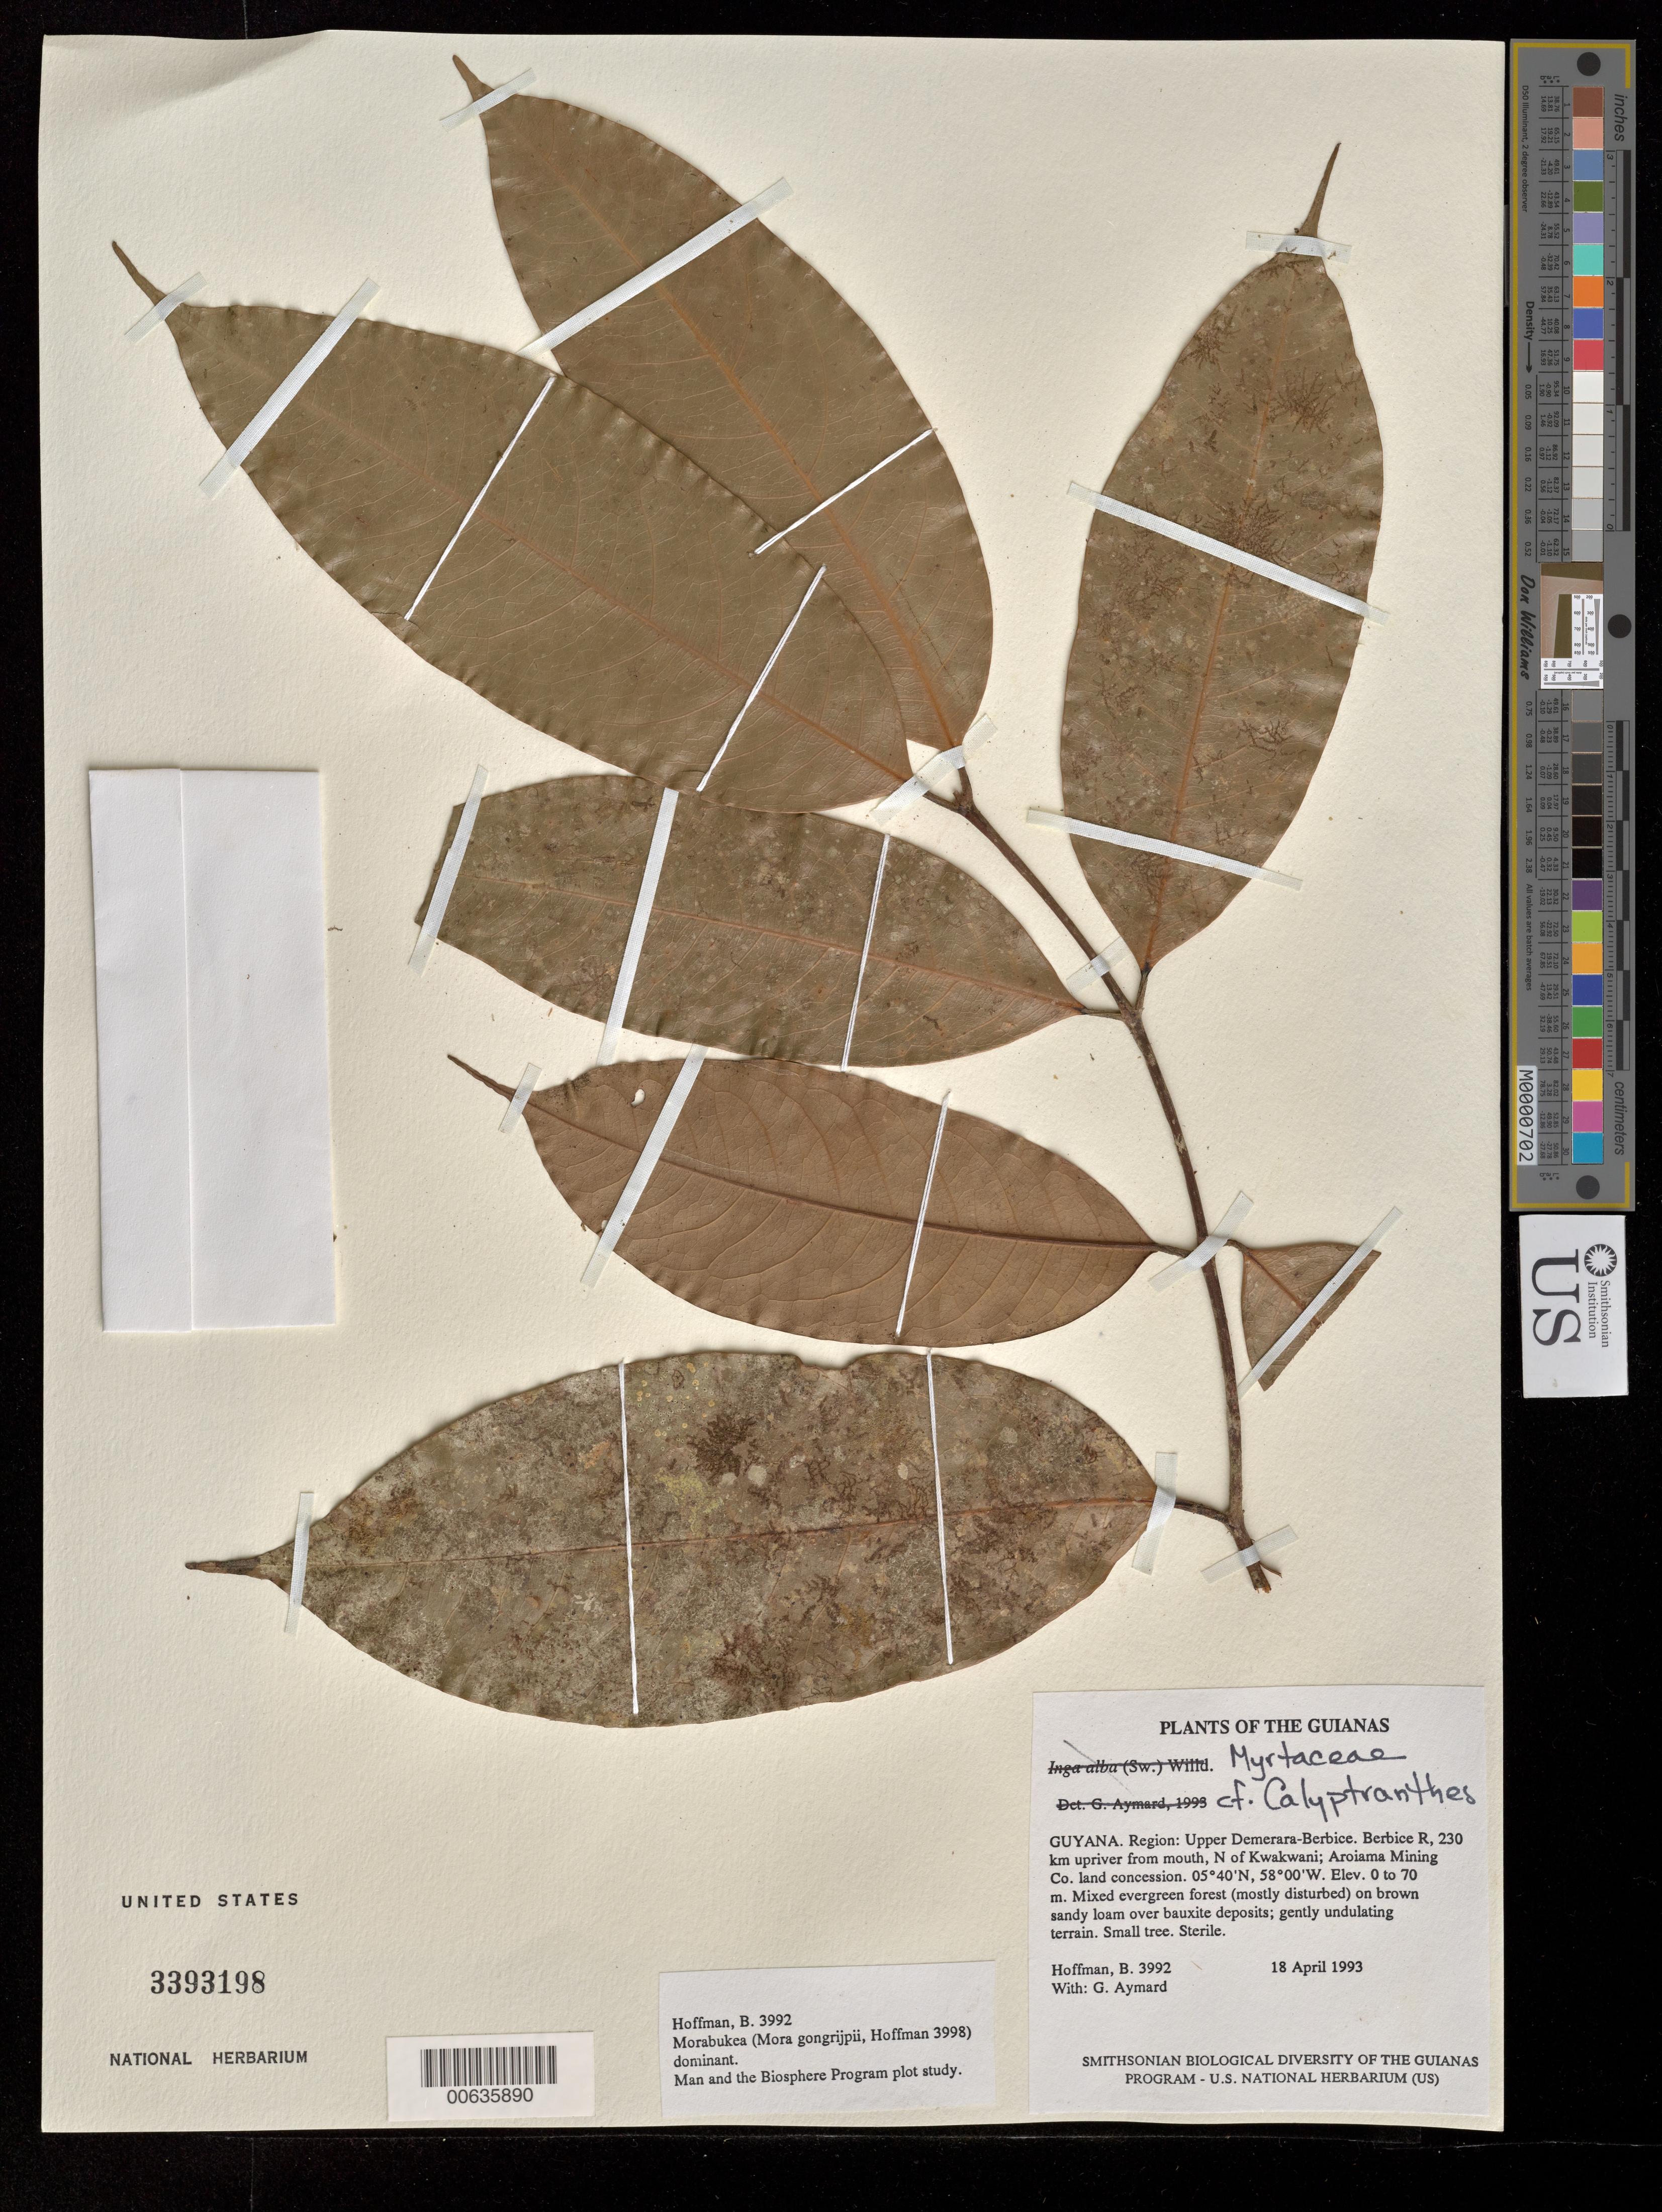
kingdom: Plantae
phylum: Tracheophyta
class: Magnoliopsida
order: Myrtales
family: Myrtaceae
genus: Calyptranthes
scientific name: Calyptranthes sp.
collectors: B. Hoffman & G. A. Aymard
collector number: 3992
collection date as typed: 18 April 1993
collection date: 1993-04-18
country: Guyana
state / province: U. Demerara-Berbice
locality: Berbice River, 230 km upriver from mouth, N of Kwakwani; Aroiama Mining Co. land concession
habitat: Mixed evergreen forest (mostly disturbed) on brown sandy loam over bauxite deposits; gently undulating terrain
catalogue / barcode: US 3393198